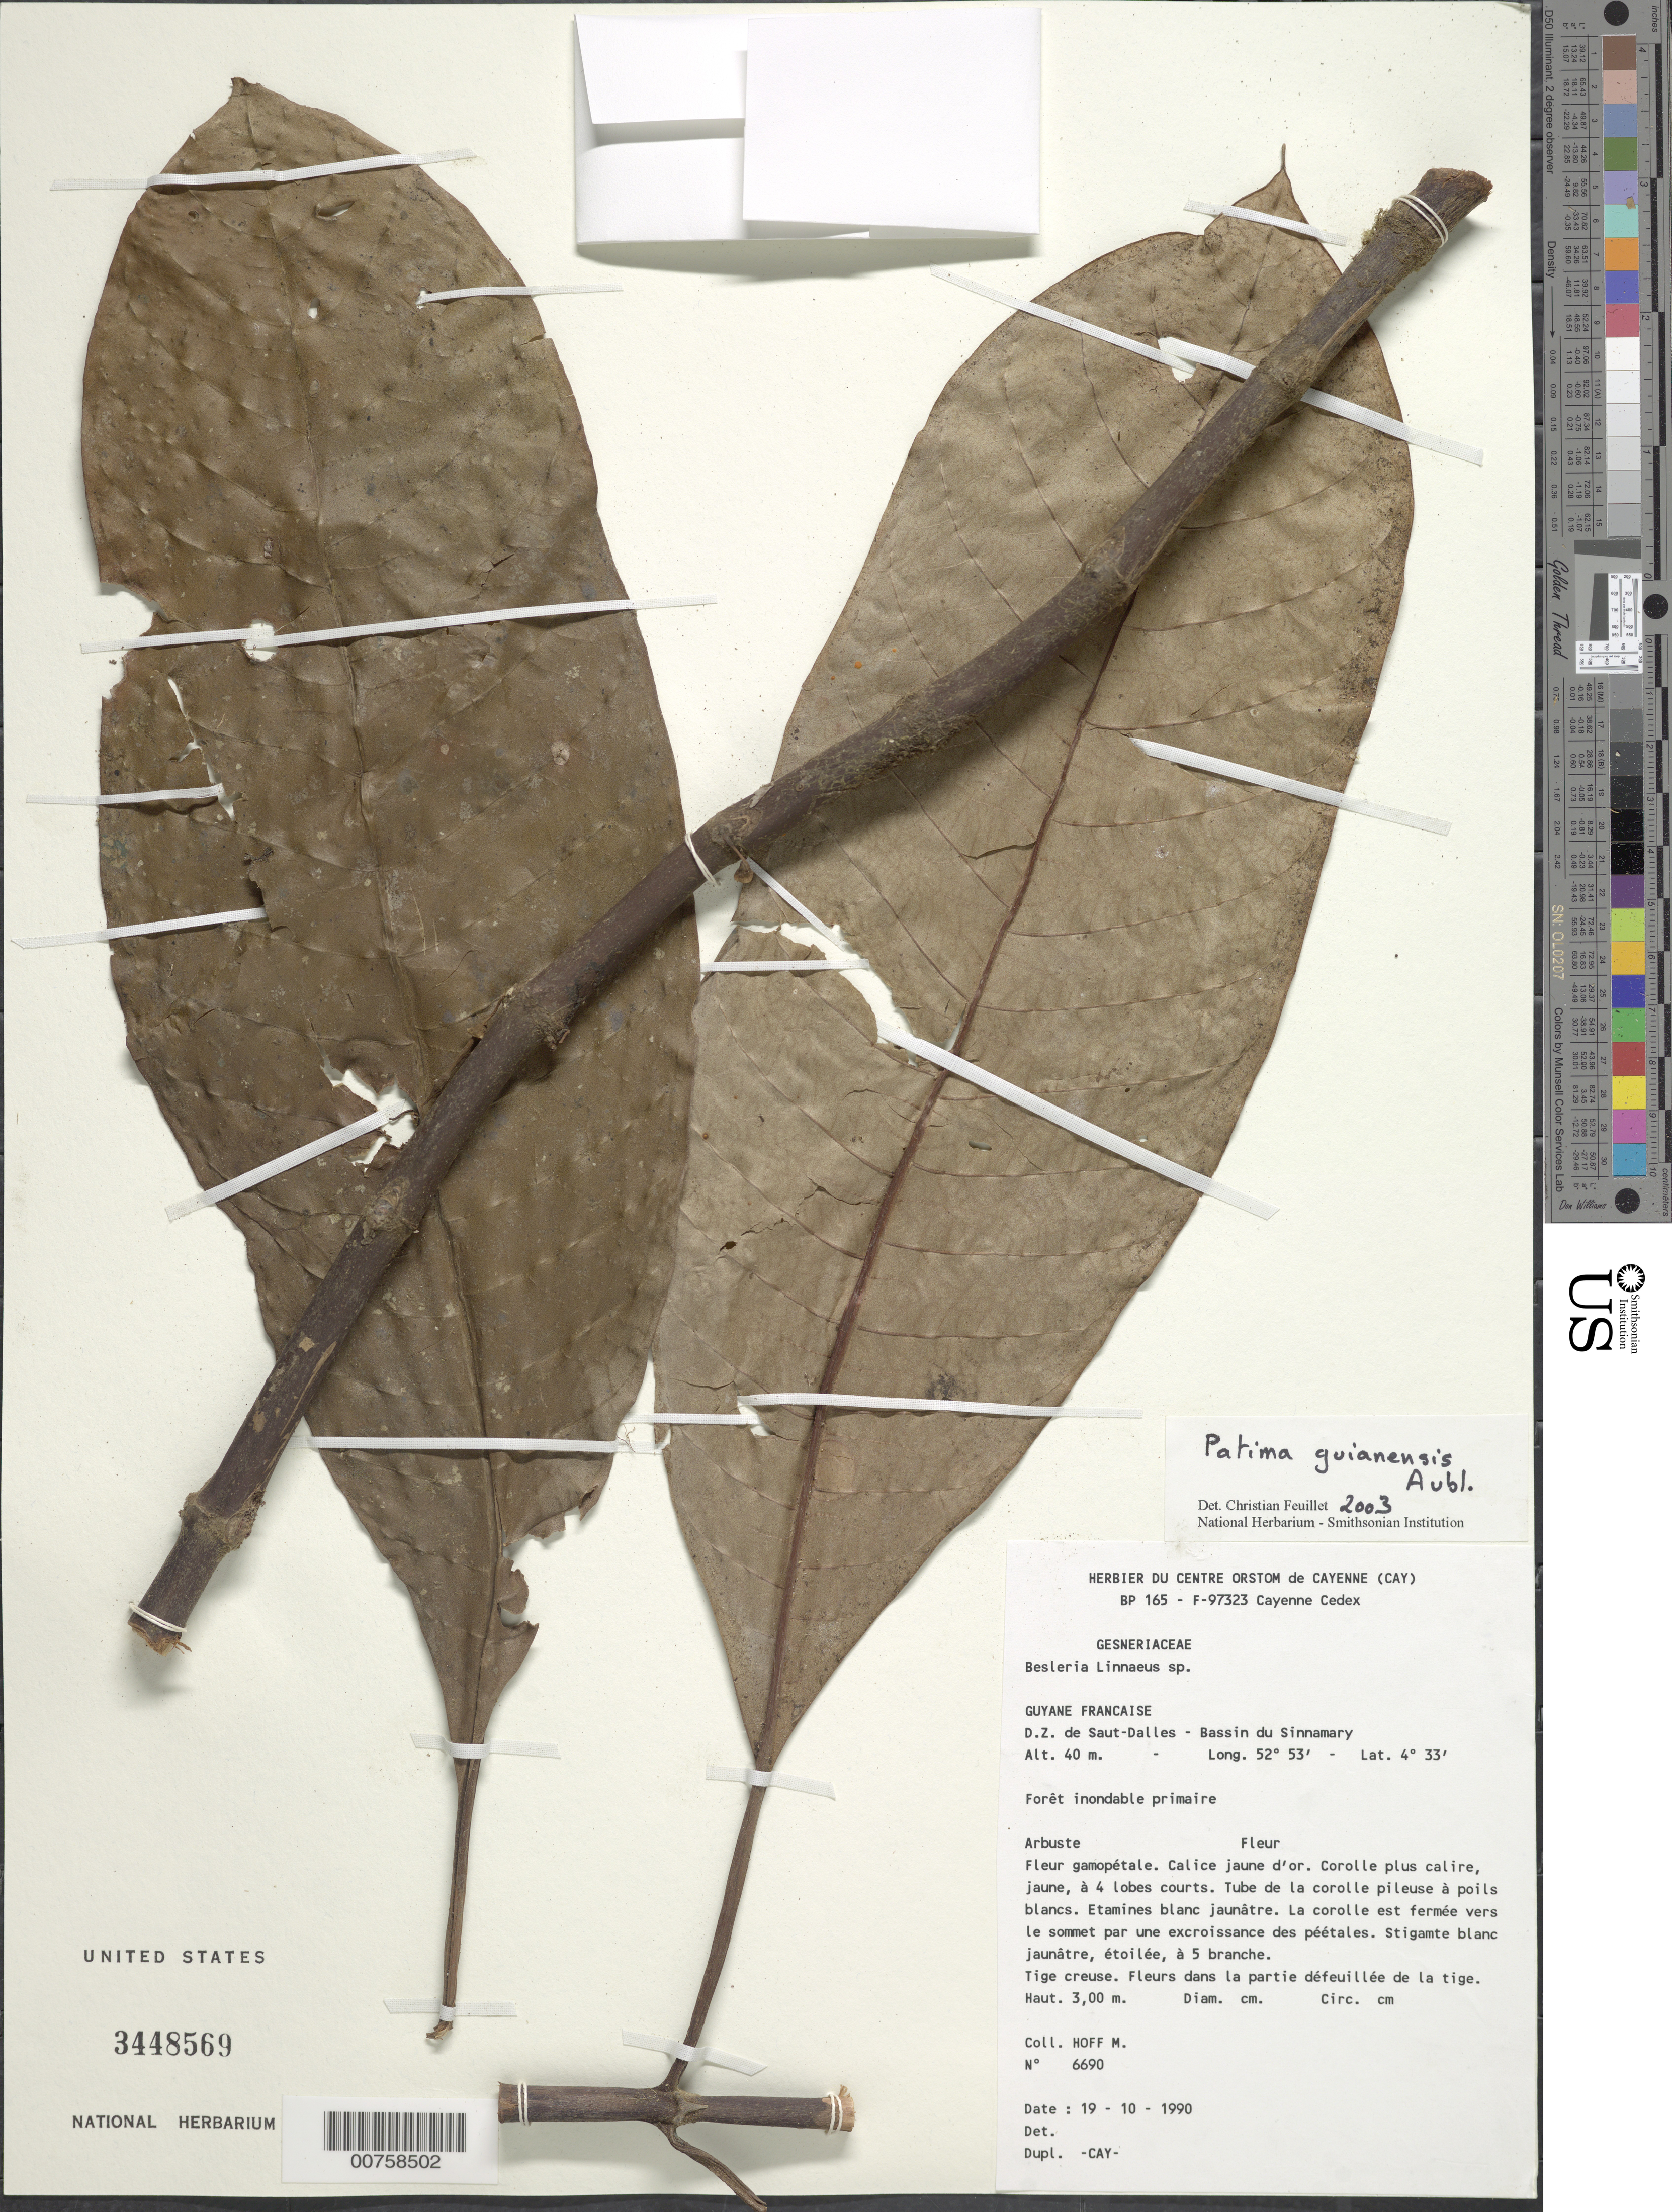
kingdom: Plantae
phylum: Tracheophyta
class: Magnoliopsida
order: Gentianales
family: Rubiaceae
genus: Patima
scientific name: Patima guianensis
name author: Aubl.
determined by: Feuillet, C.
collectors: M. Hoff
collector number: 6690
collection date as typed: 19-Oct-90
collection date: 1990-10-19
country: French Guiana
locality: Saut-Dalles, D.Z., Bassin du Sinnamary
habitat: Inudated primary forest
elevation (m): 40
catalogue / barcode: US 3448569